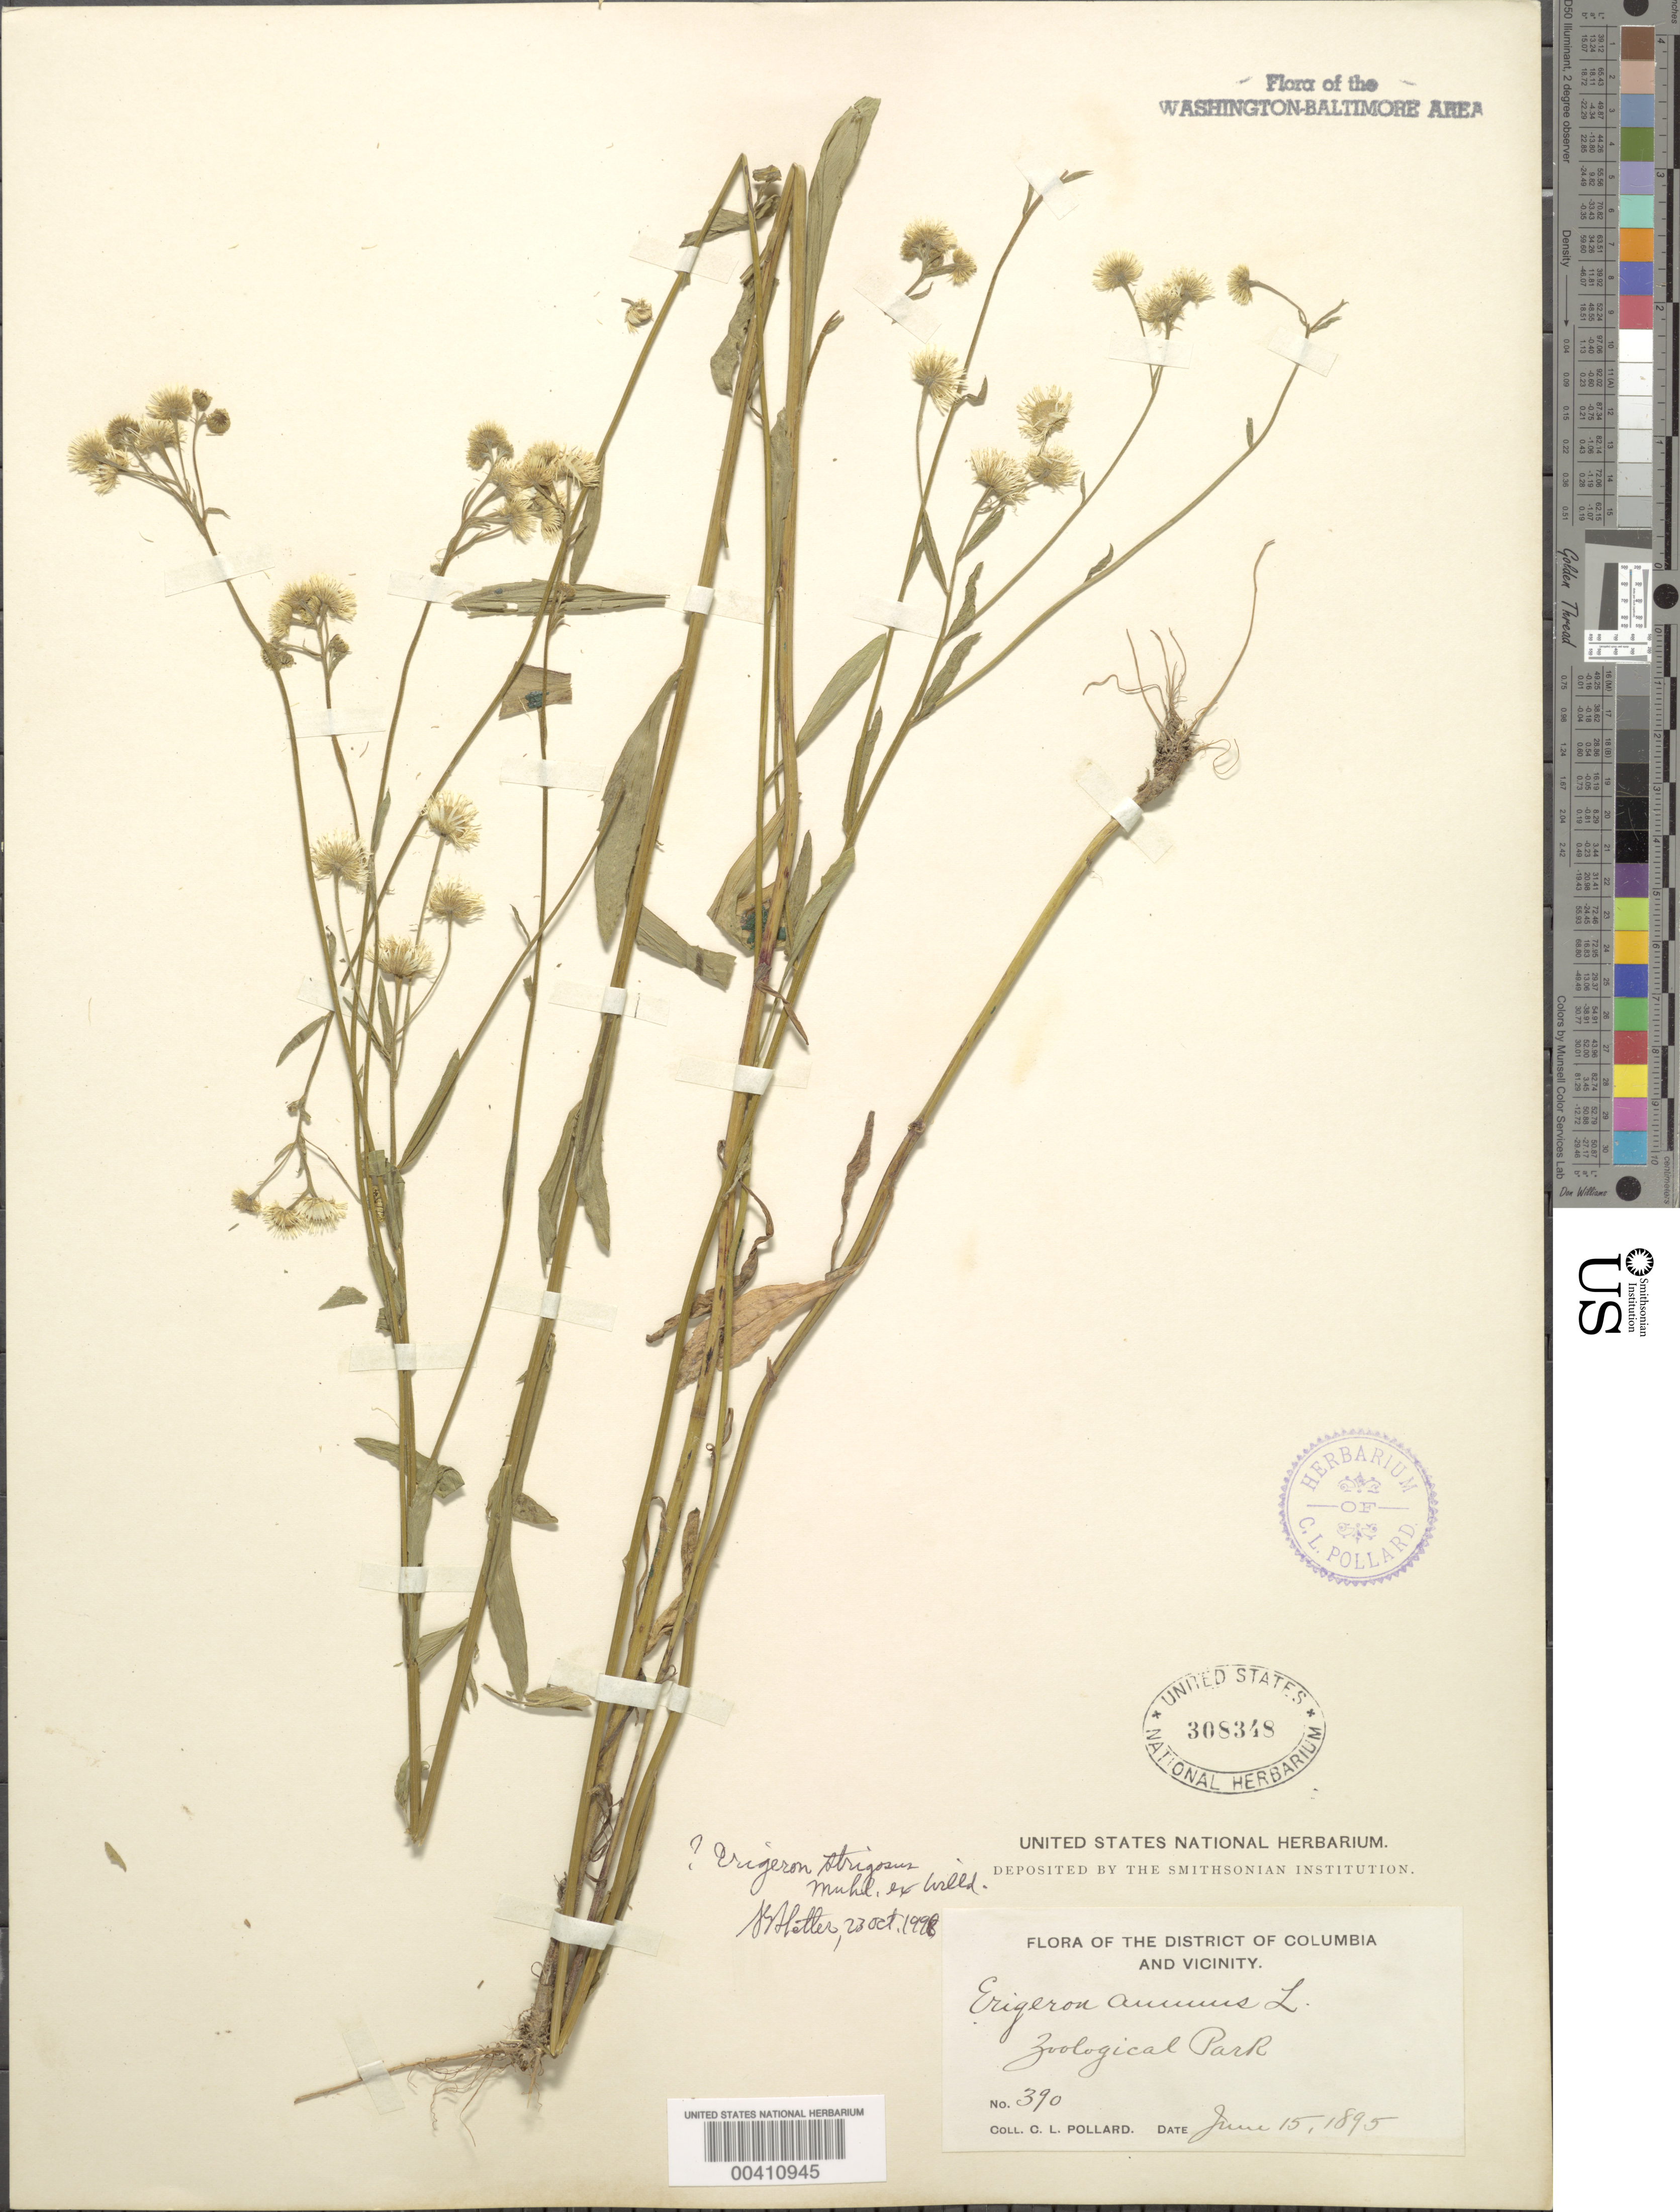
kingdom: Plantae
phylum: Tracheophyta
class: Magnoliopsida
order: Asterales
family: Asteraceae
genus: Erigeron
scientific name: Erigeron strigosus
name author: Muhl. ex Willd.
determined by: Shetler, Stanwyn G., (US), NMNH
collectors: C. L. Pollard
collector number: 390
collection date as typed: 15 Jun 1895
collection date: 1895-06-15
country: United States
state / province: District of Columbia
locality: Zoological Park Rock Creek Park & vicinity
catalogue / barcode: US 308348